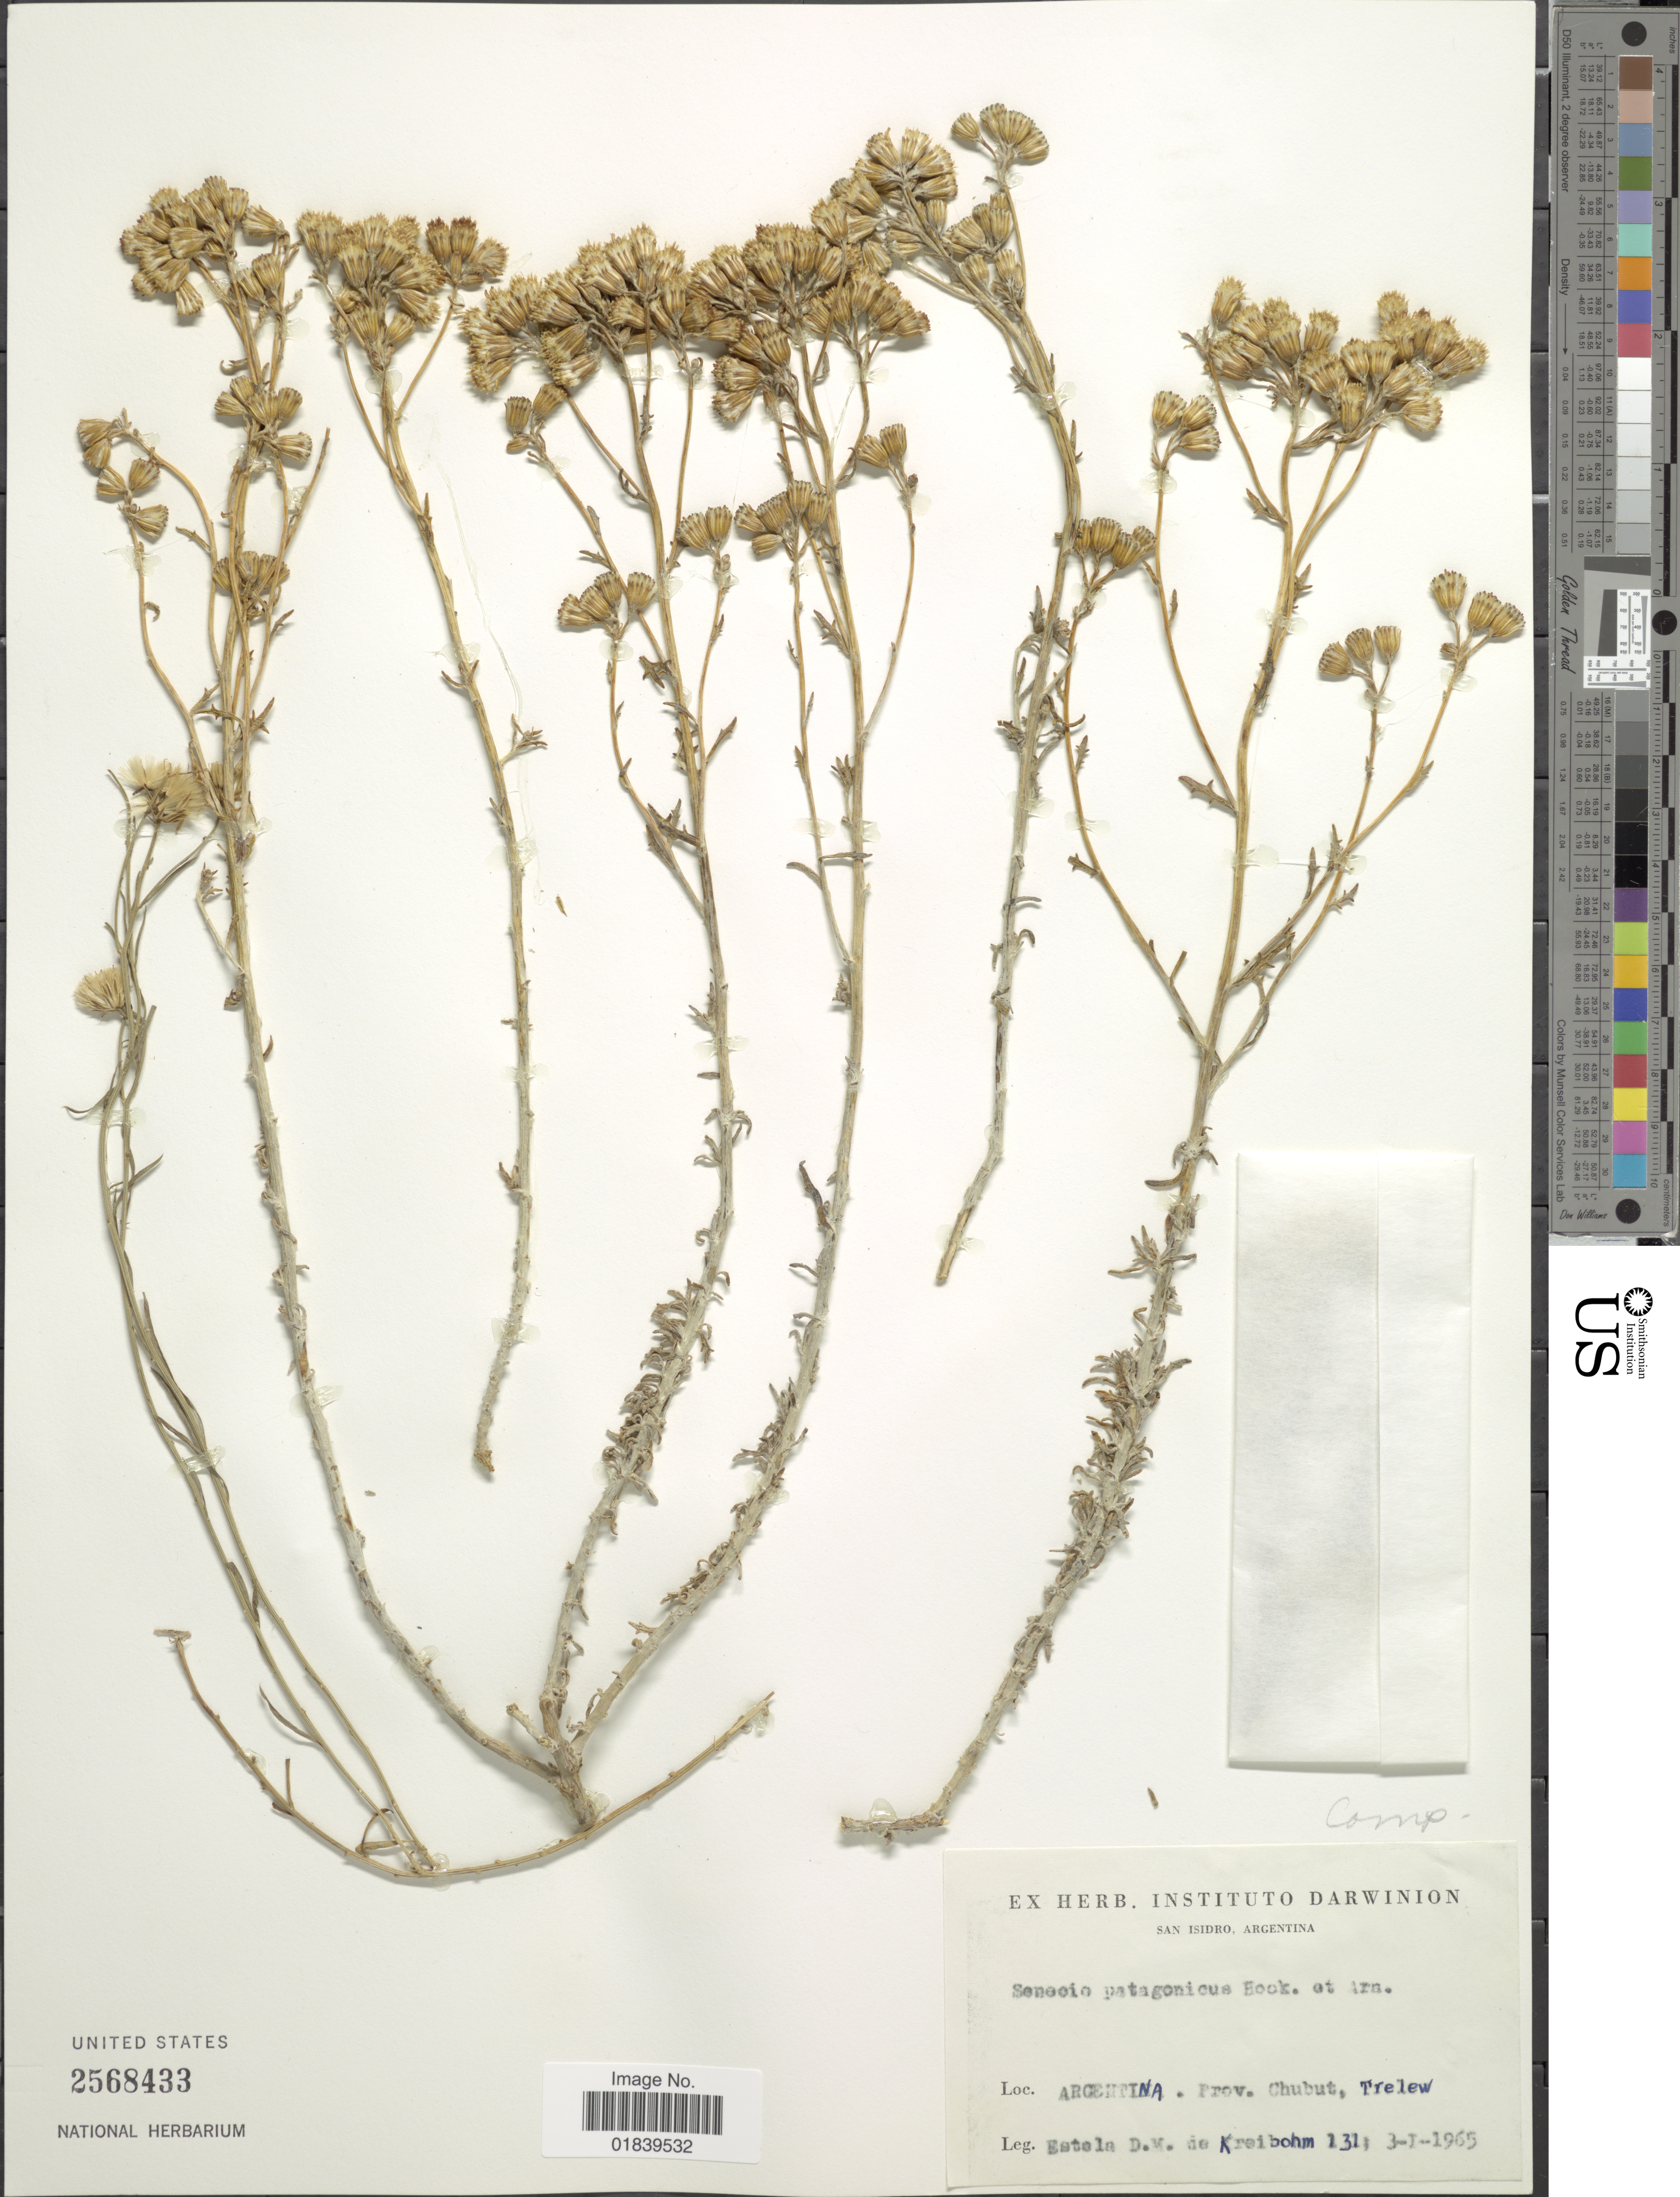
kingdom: Plantae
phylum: Tracheophyta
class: Magnoliopsida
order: Asterales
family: Asteraceae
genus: Senecio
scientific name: Senecio patagonicus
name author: Hook. & Arn.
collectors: E. Kreibohm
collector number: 13311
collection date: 1965-01-03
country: Argentina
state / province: Chubut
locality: Argentina, Prov. Chubut, Trelew.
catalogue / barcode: US 2568433